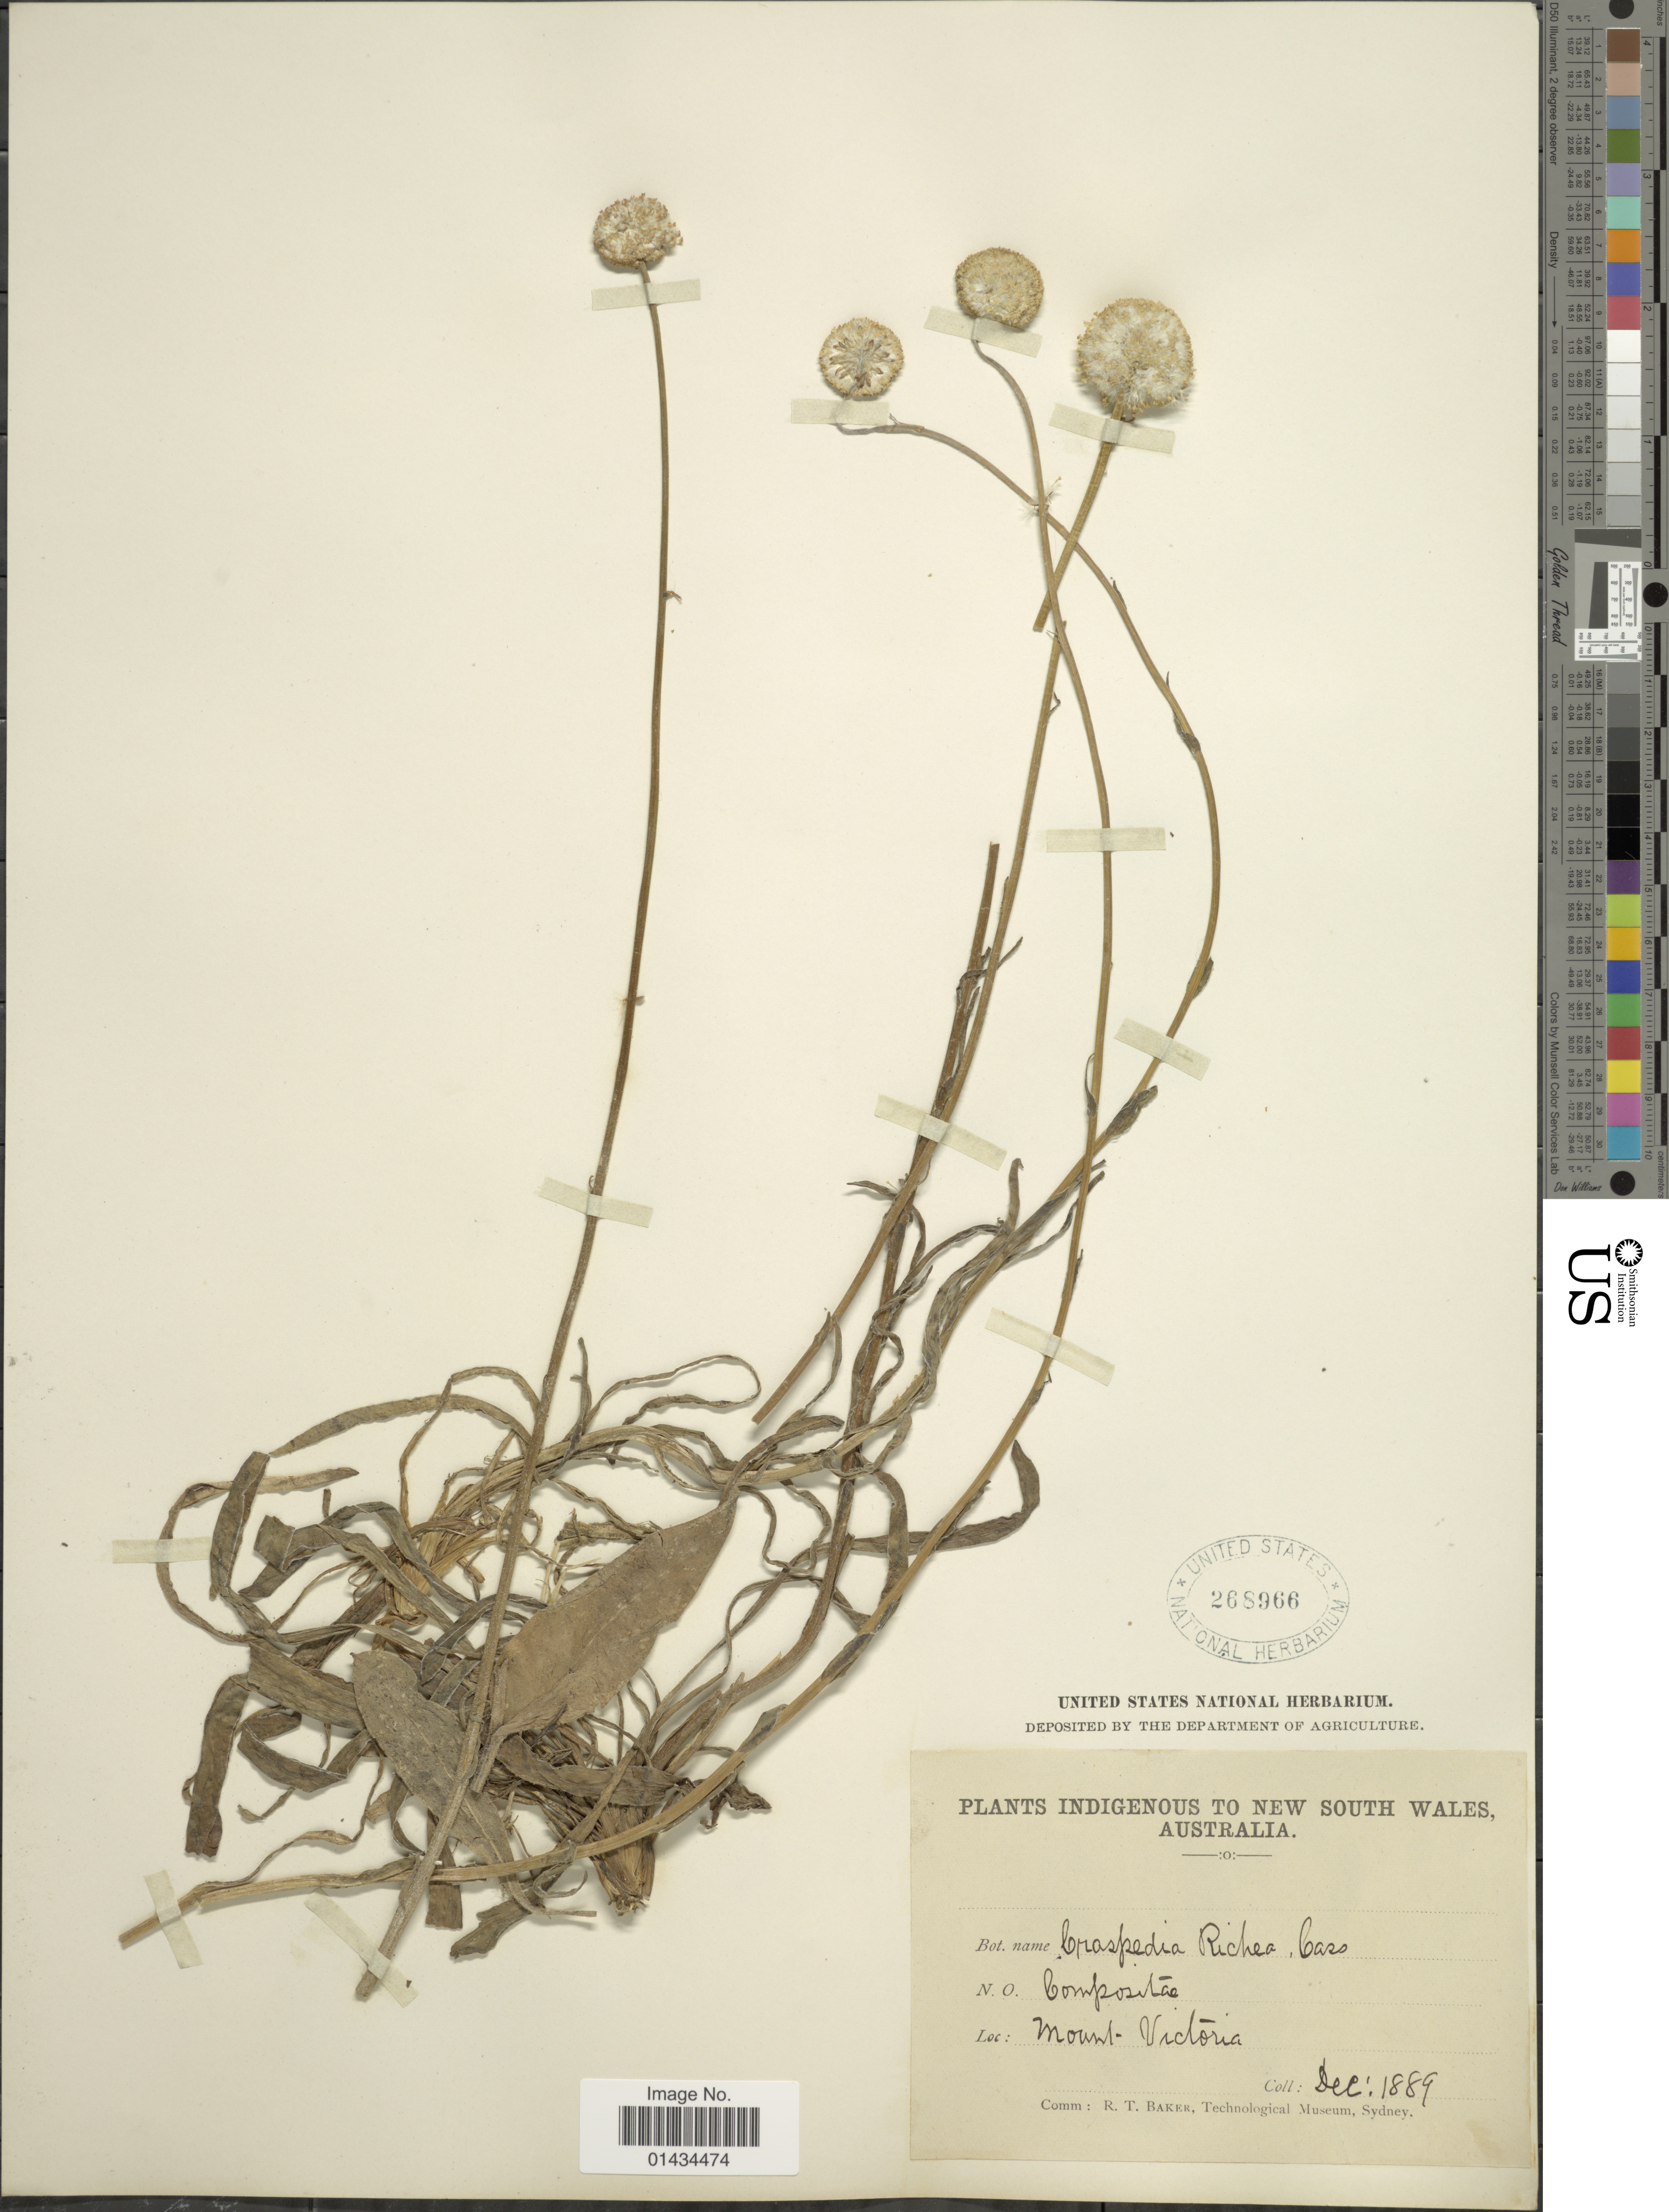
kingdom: Plantae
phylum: Tracheophyta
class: Magnoliopsida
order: Asterales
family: Asteraceae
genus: Craspedia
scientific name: Craspedia uniflora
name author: G. Forst.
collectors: U.S. National Herbarium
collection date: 1889-12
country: Australia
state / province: New South Wales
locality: Mount-Victoria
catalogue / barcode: US 268966